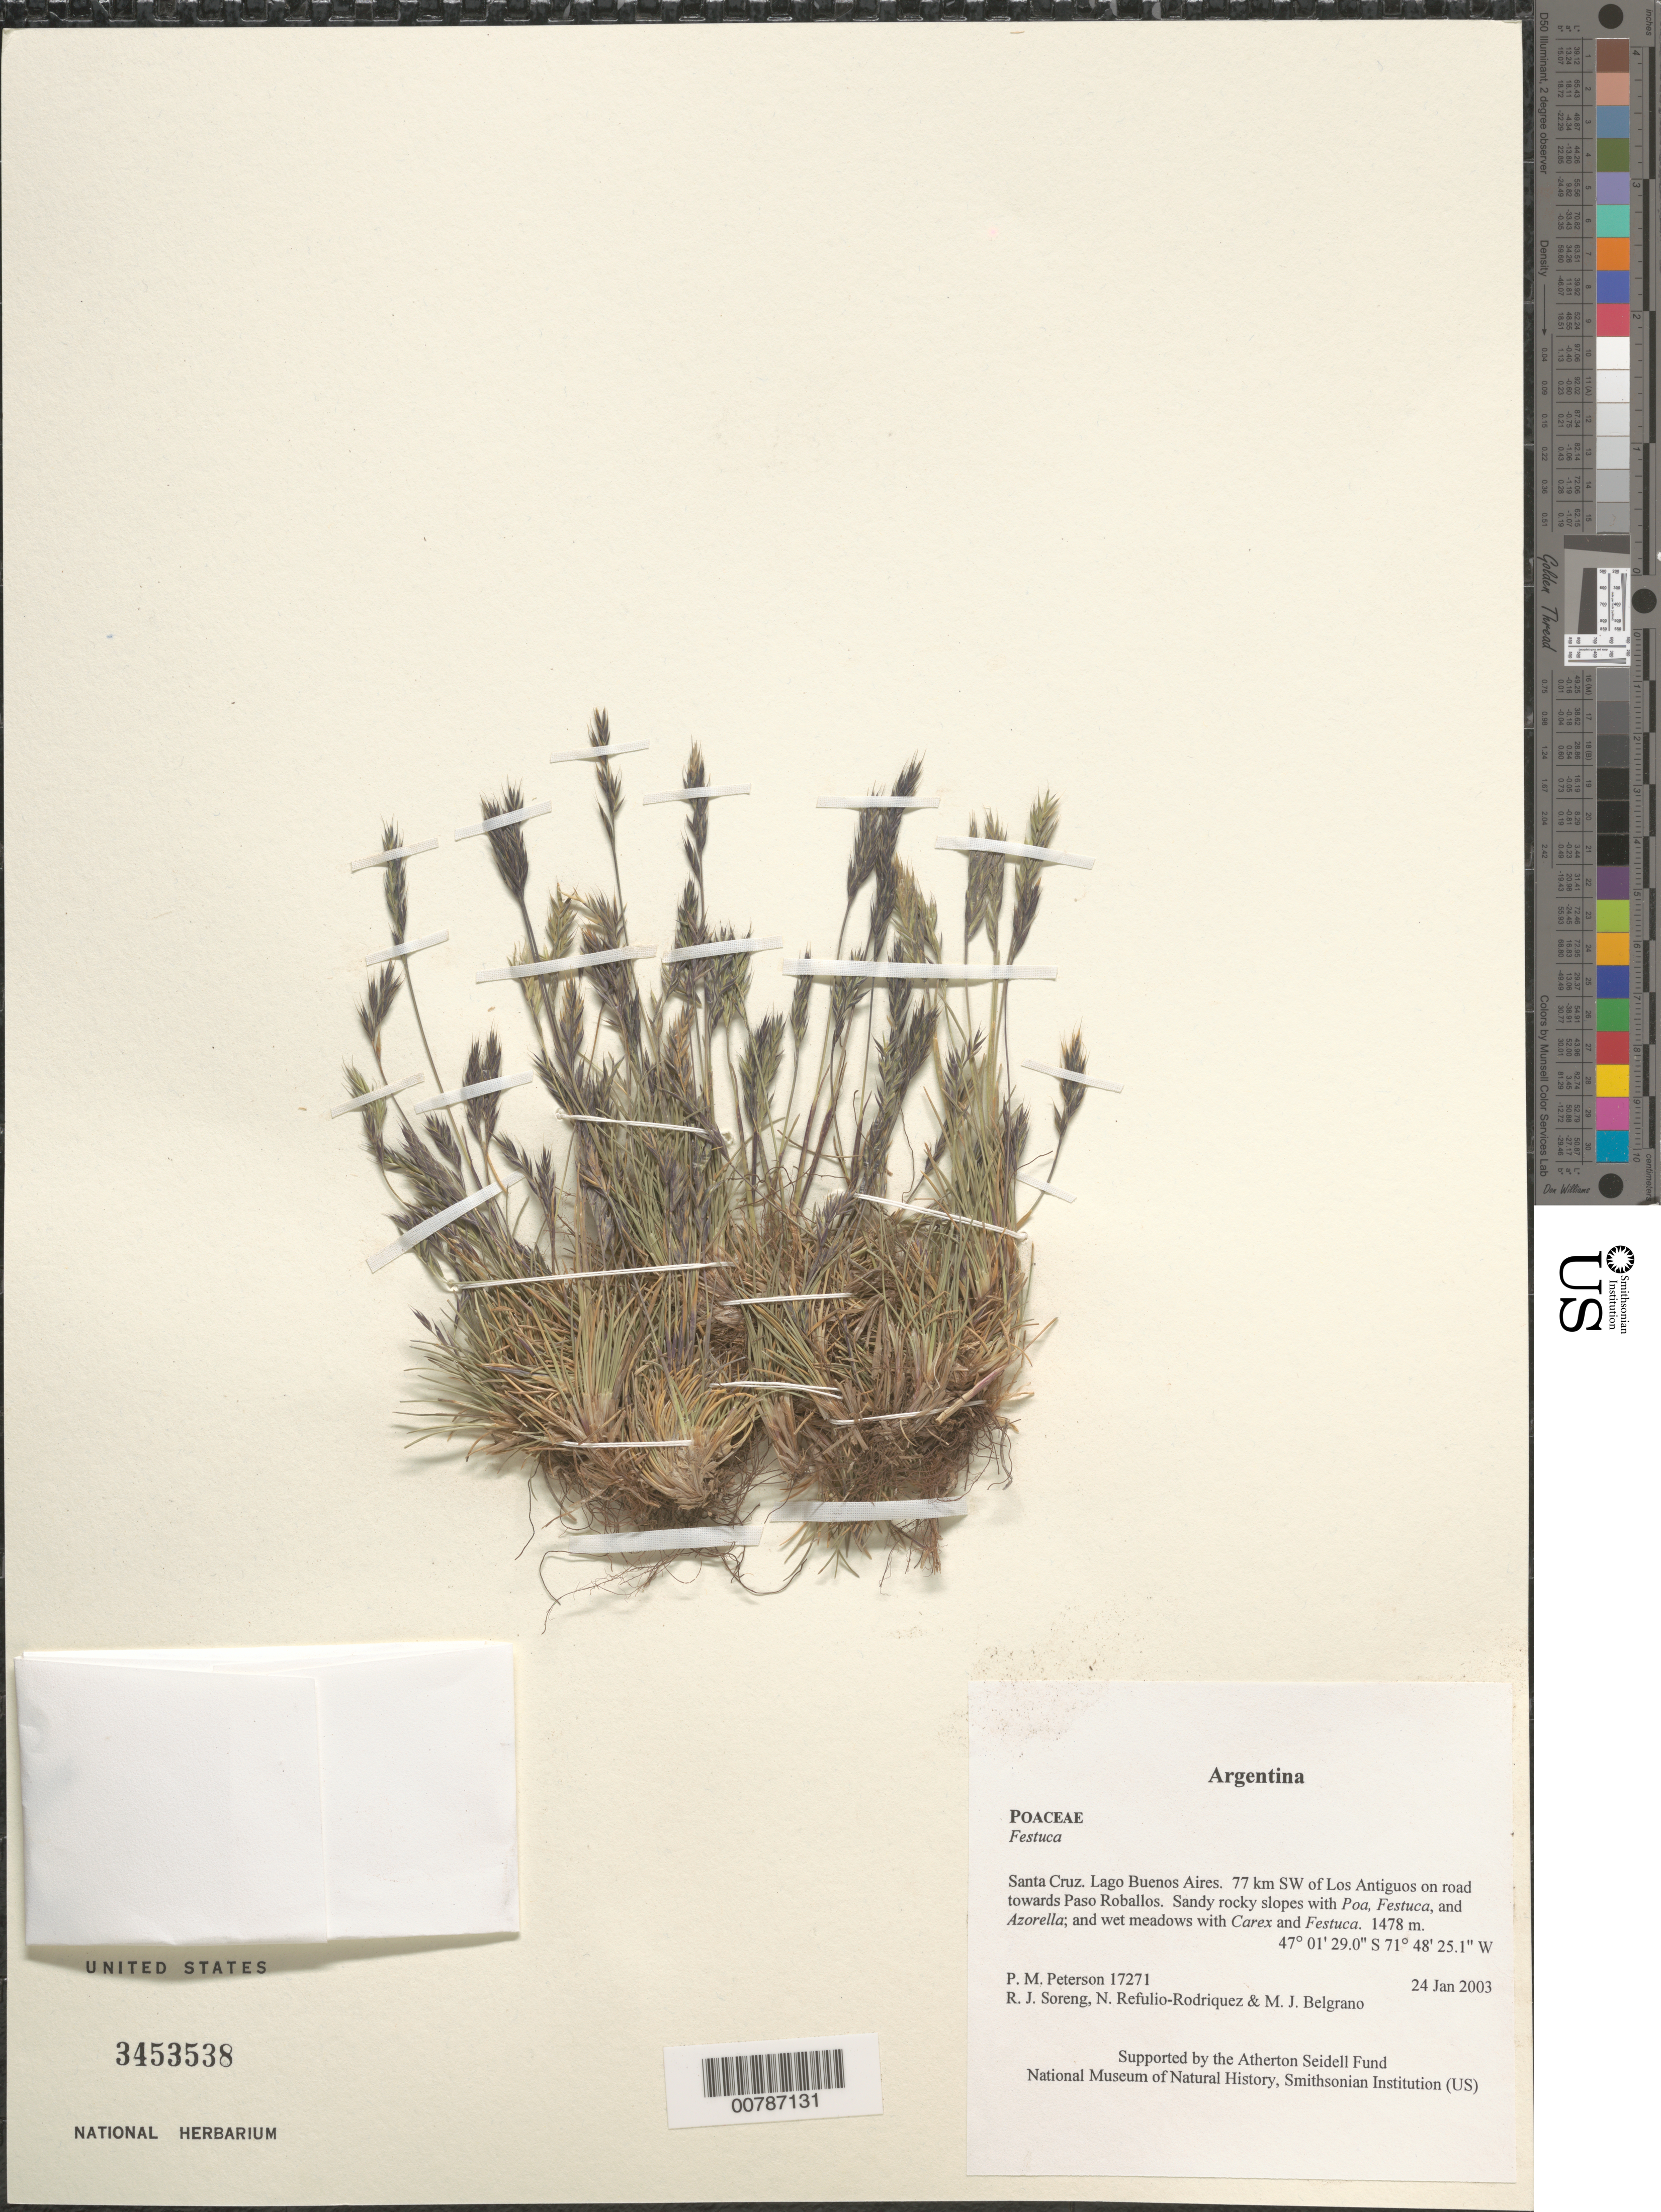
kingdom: Plantae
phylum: Tracheophyta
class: Liliopsida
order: Poales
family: Poaceae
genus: Festuca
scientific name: Festuca sp.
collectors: P. M. Peterson, R. J. Soreng, N. Refulio-Rodríguez & M. Belgrano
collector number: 17271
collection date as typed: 24 Jan 2003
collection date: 2003-01-24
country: Argentina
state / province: Santa Cruz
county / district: Lago Buenos Aires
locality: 77 km SW of Los Antiguos on road towards Paso Roballos. Sandy rocky slopes with Poa, Festuca, and Azorella; and wet meadows with Carex and Festuca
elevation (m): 1478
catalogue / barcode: US 3453538